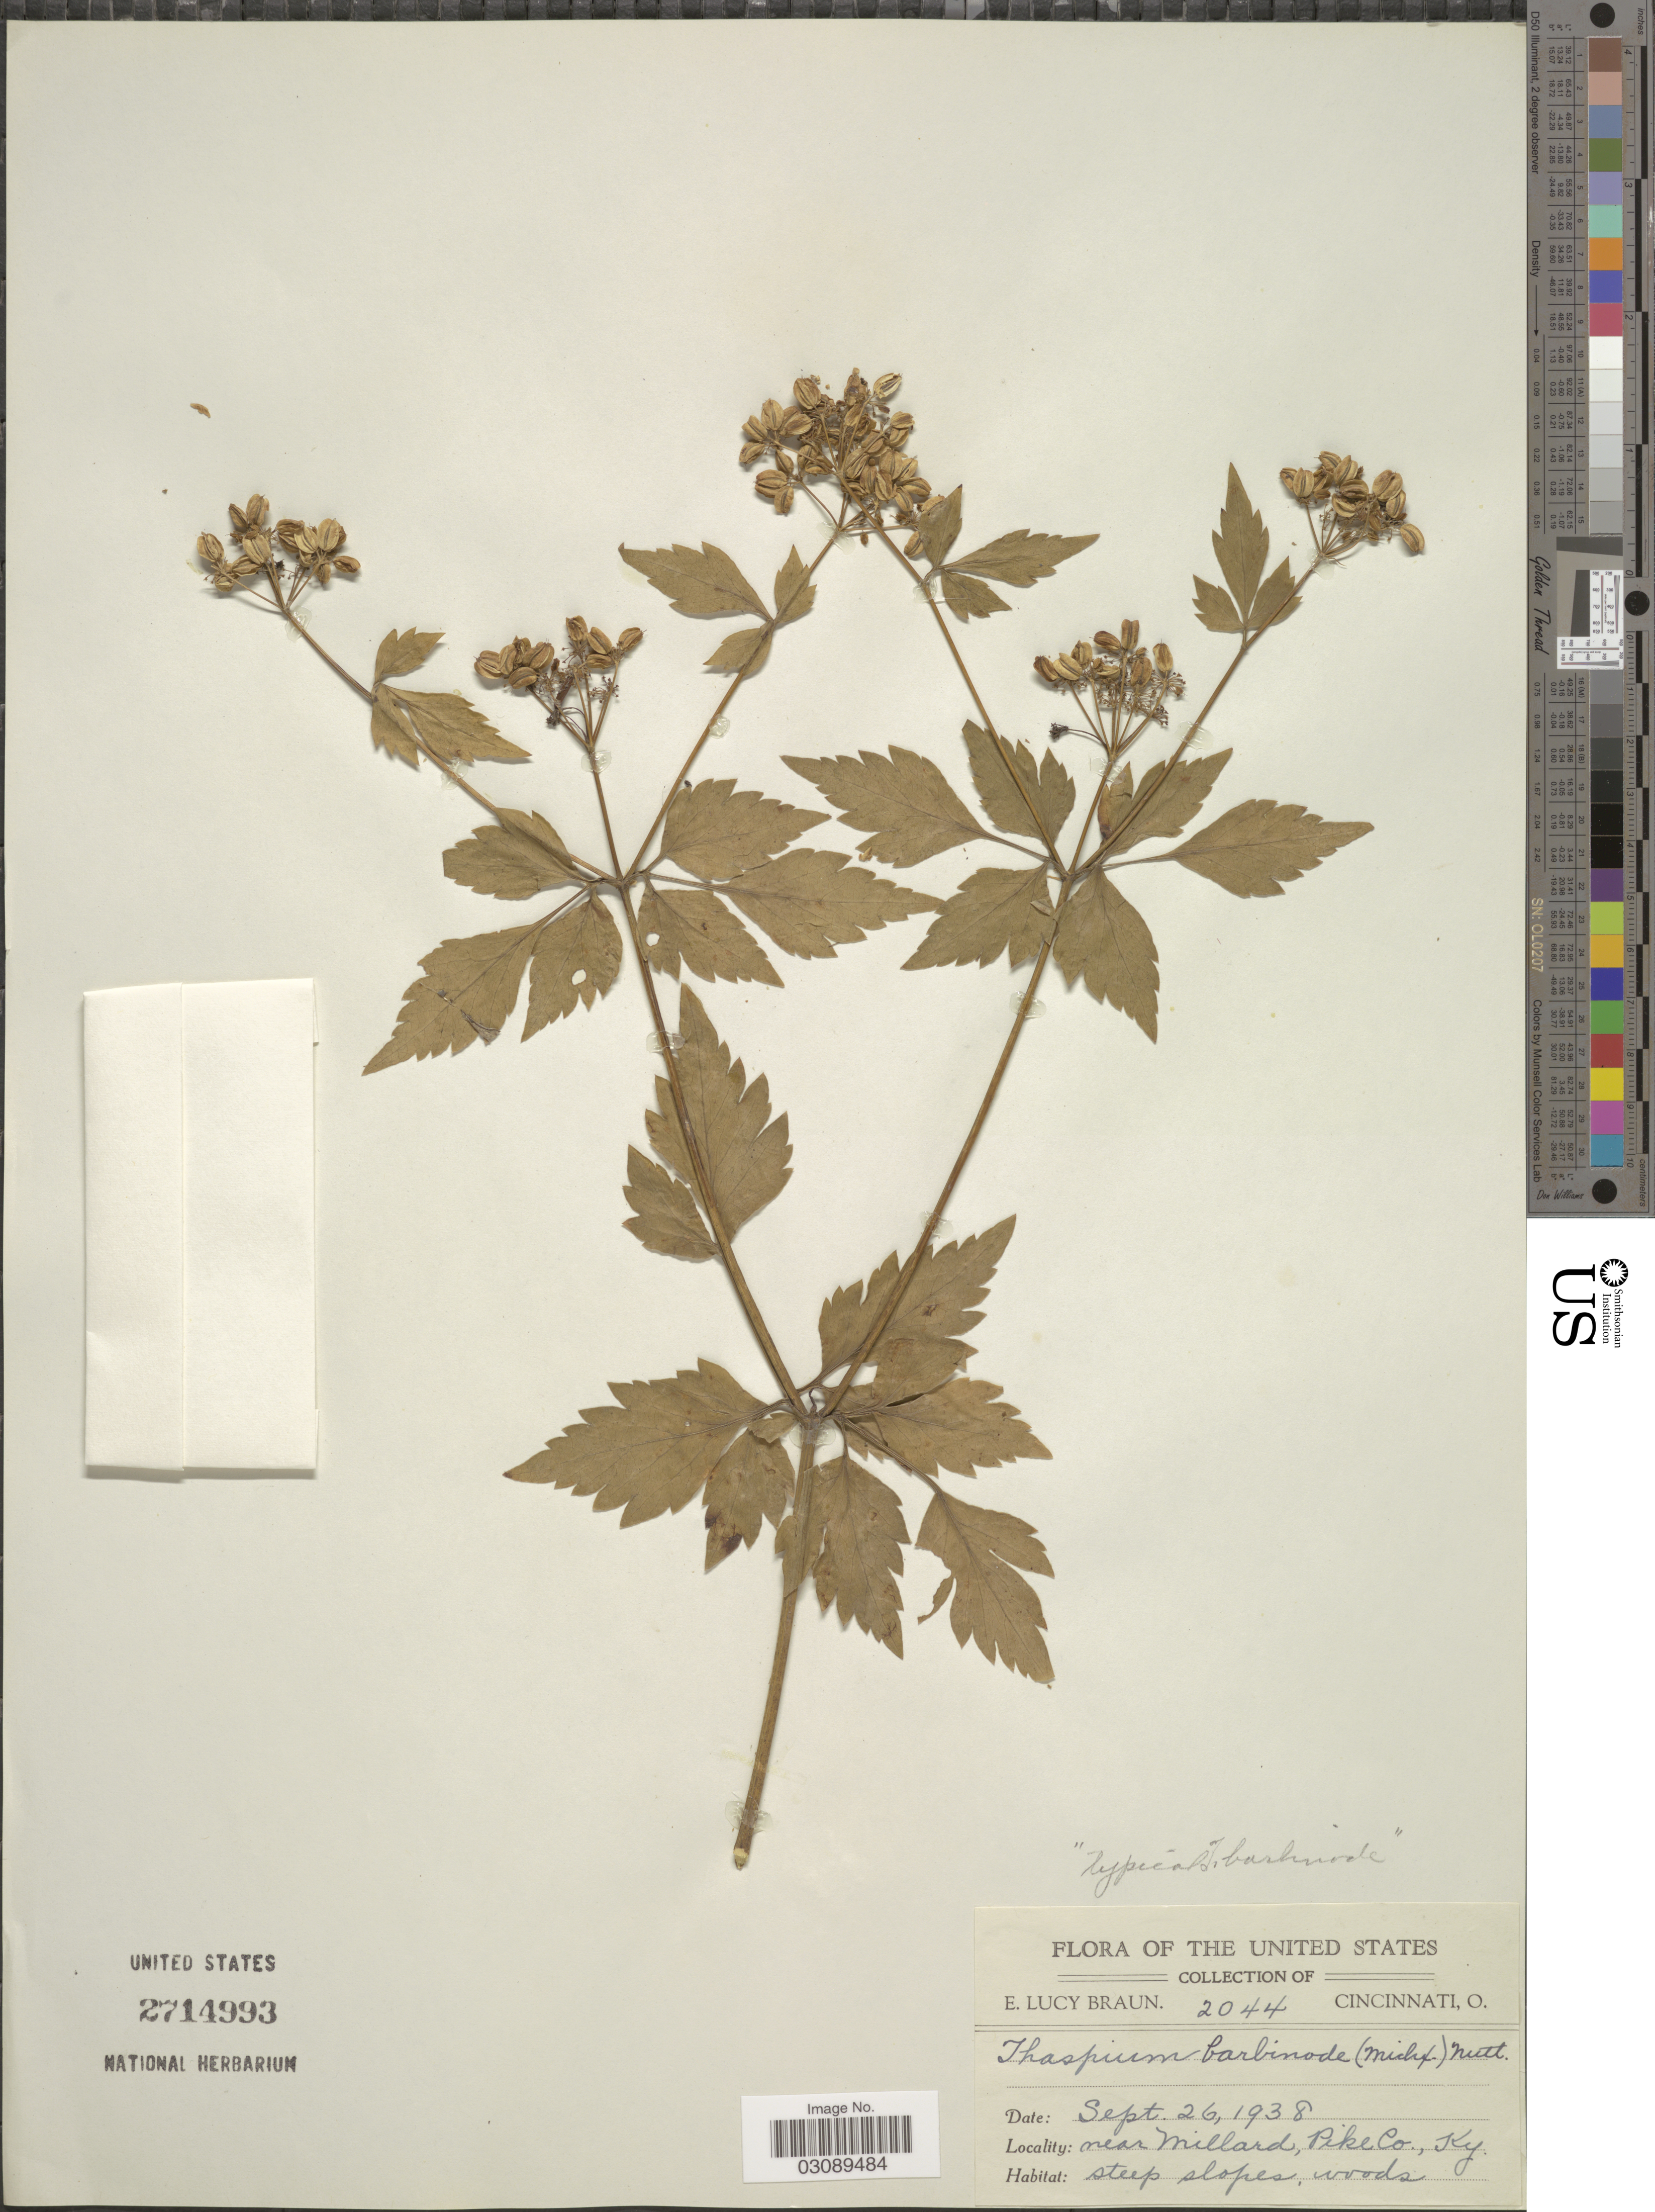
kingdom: Plantae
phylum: Tracheophyta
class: Magnoliopsida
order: Apiales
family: Apiaceae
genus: Thaspium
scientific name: Thaspium barbinode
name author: (Michx.) Nutt.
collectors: E. L. Braun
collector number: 2044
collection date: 1938-09-26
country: United States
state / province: Kentucky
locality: Near Millard, Pike Co.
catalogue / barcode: US 2714993